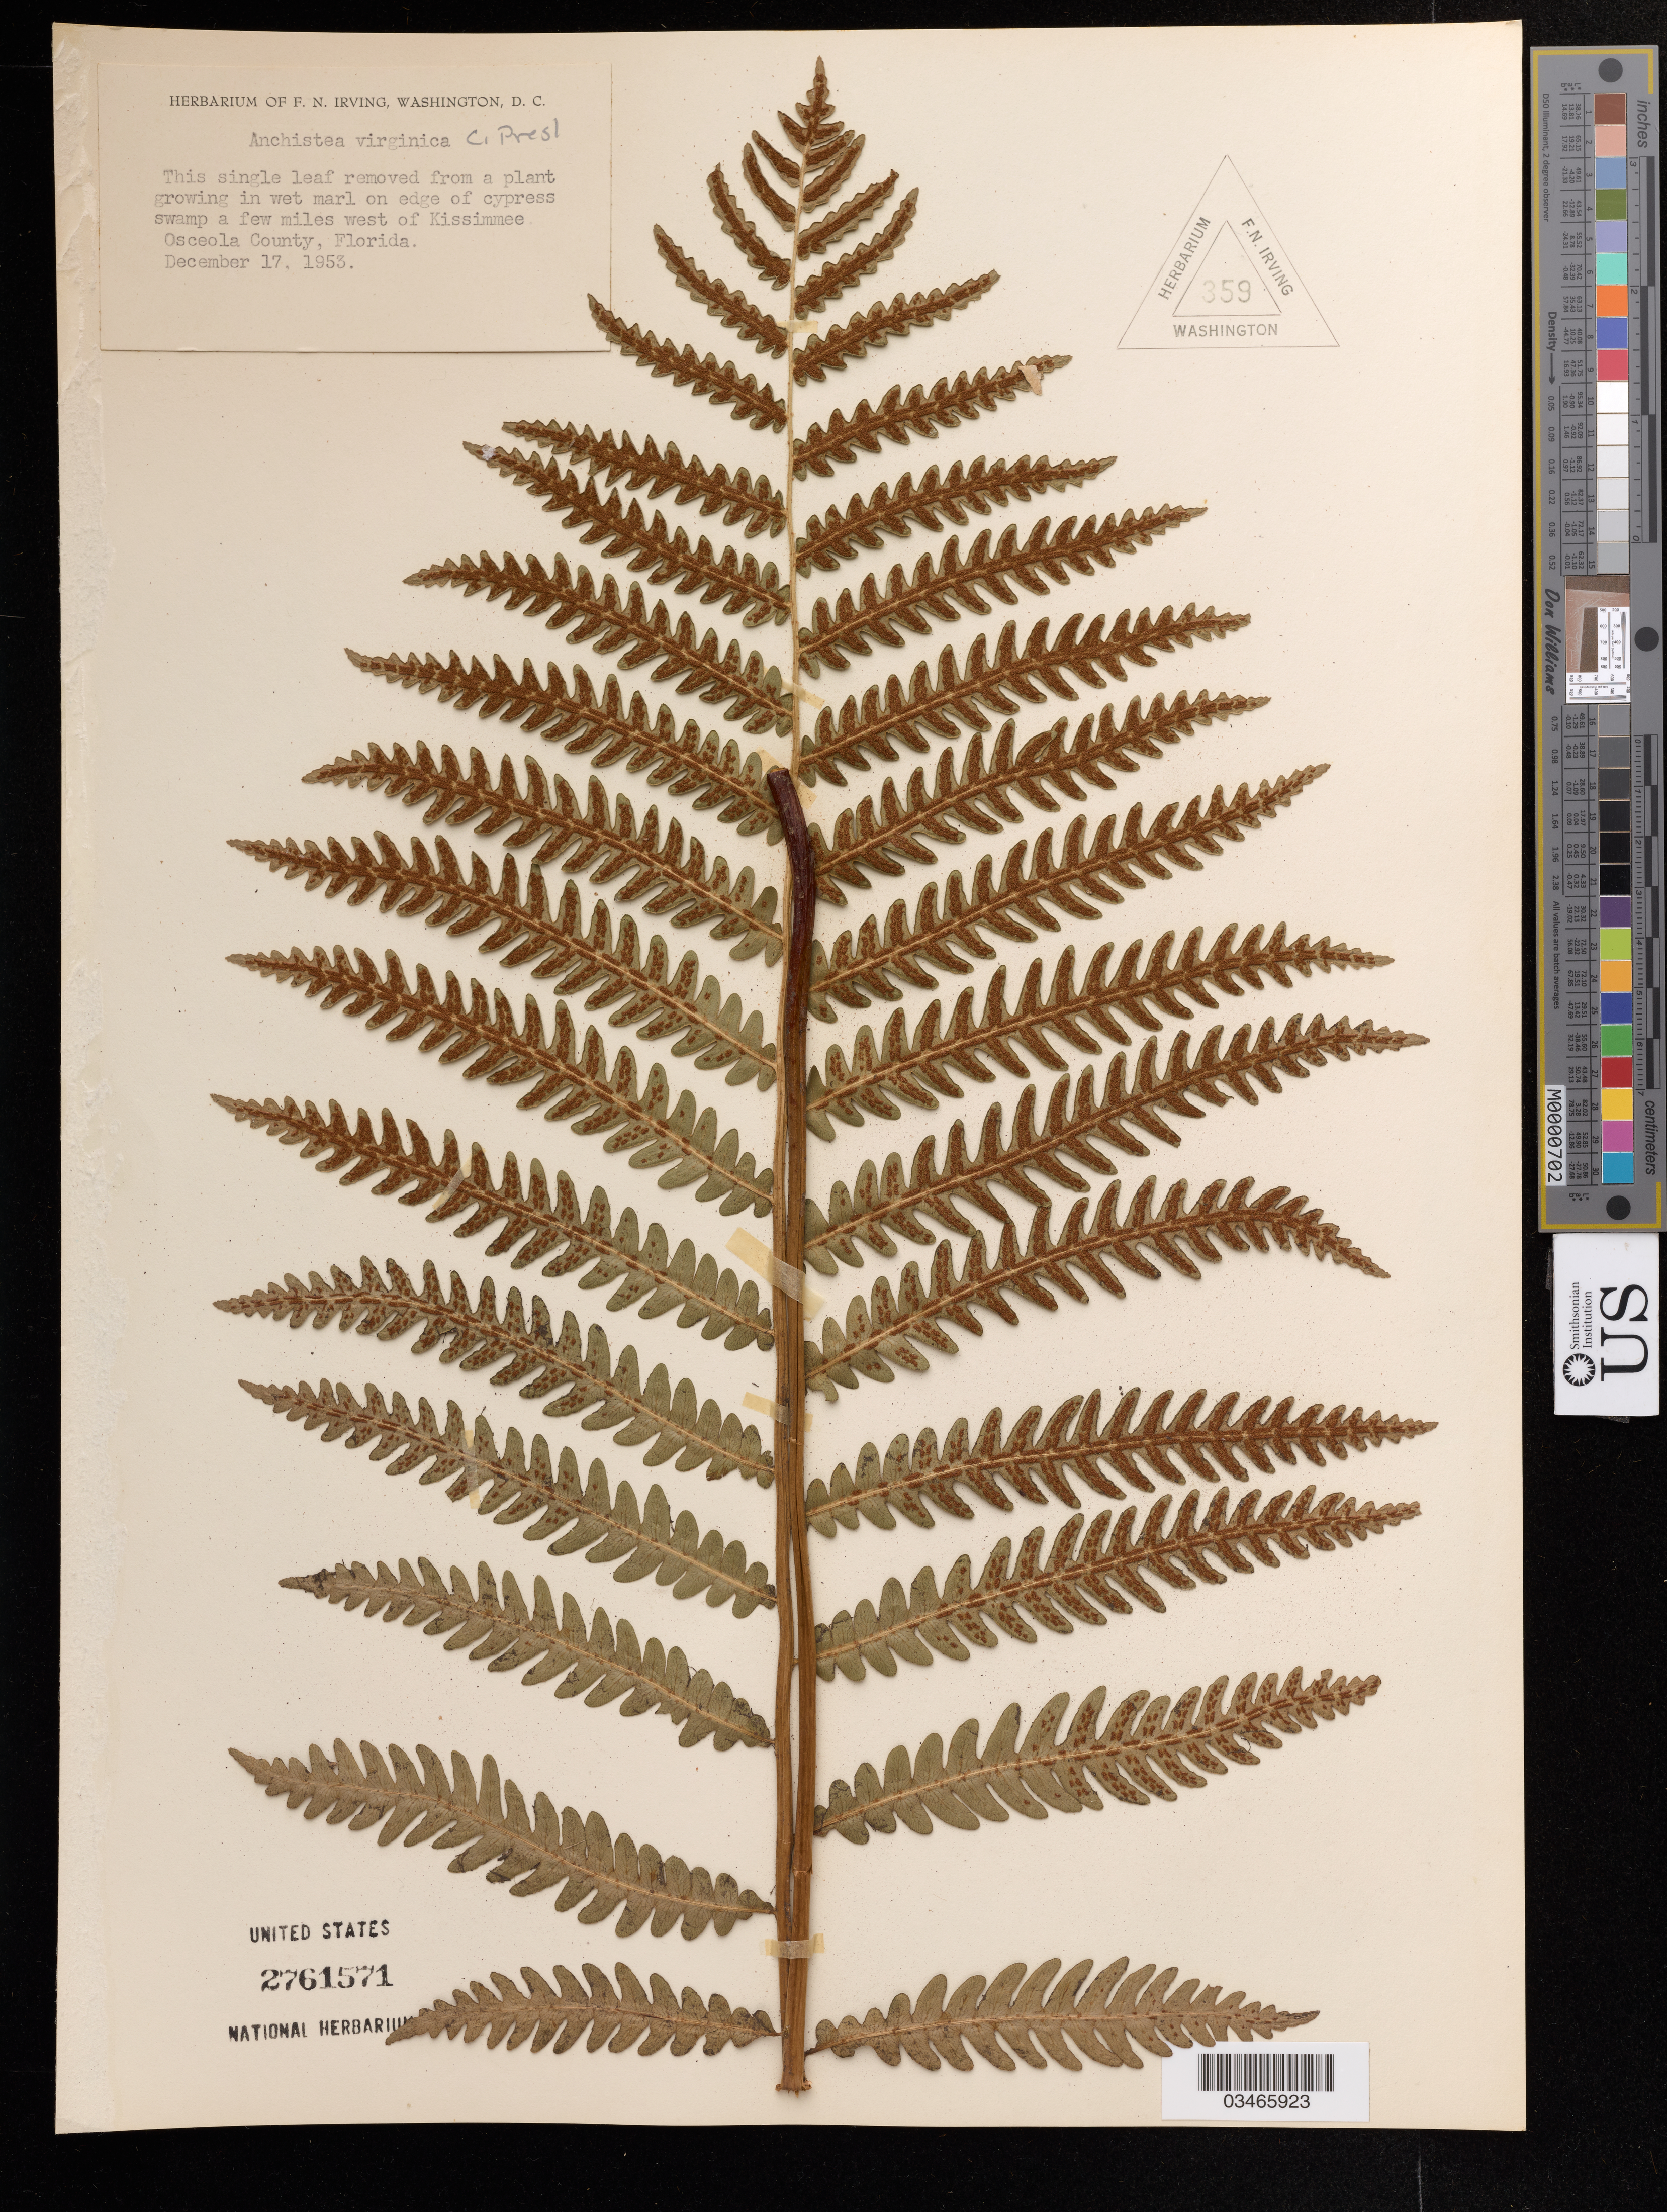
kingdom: Plantae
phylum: Tracheophyta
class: Polypodiopsida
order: Polypodiales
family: Blechnaceae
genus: Anchistea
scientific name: Anchistea virginica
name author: (L.) C. Presl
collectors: ex herb. F.N. Irving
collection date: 1953-12-17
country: United States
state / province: Florida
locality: A few miles west of Kissimmee. Osceola County.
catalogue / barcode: US 2761571